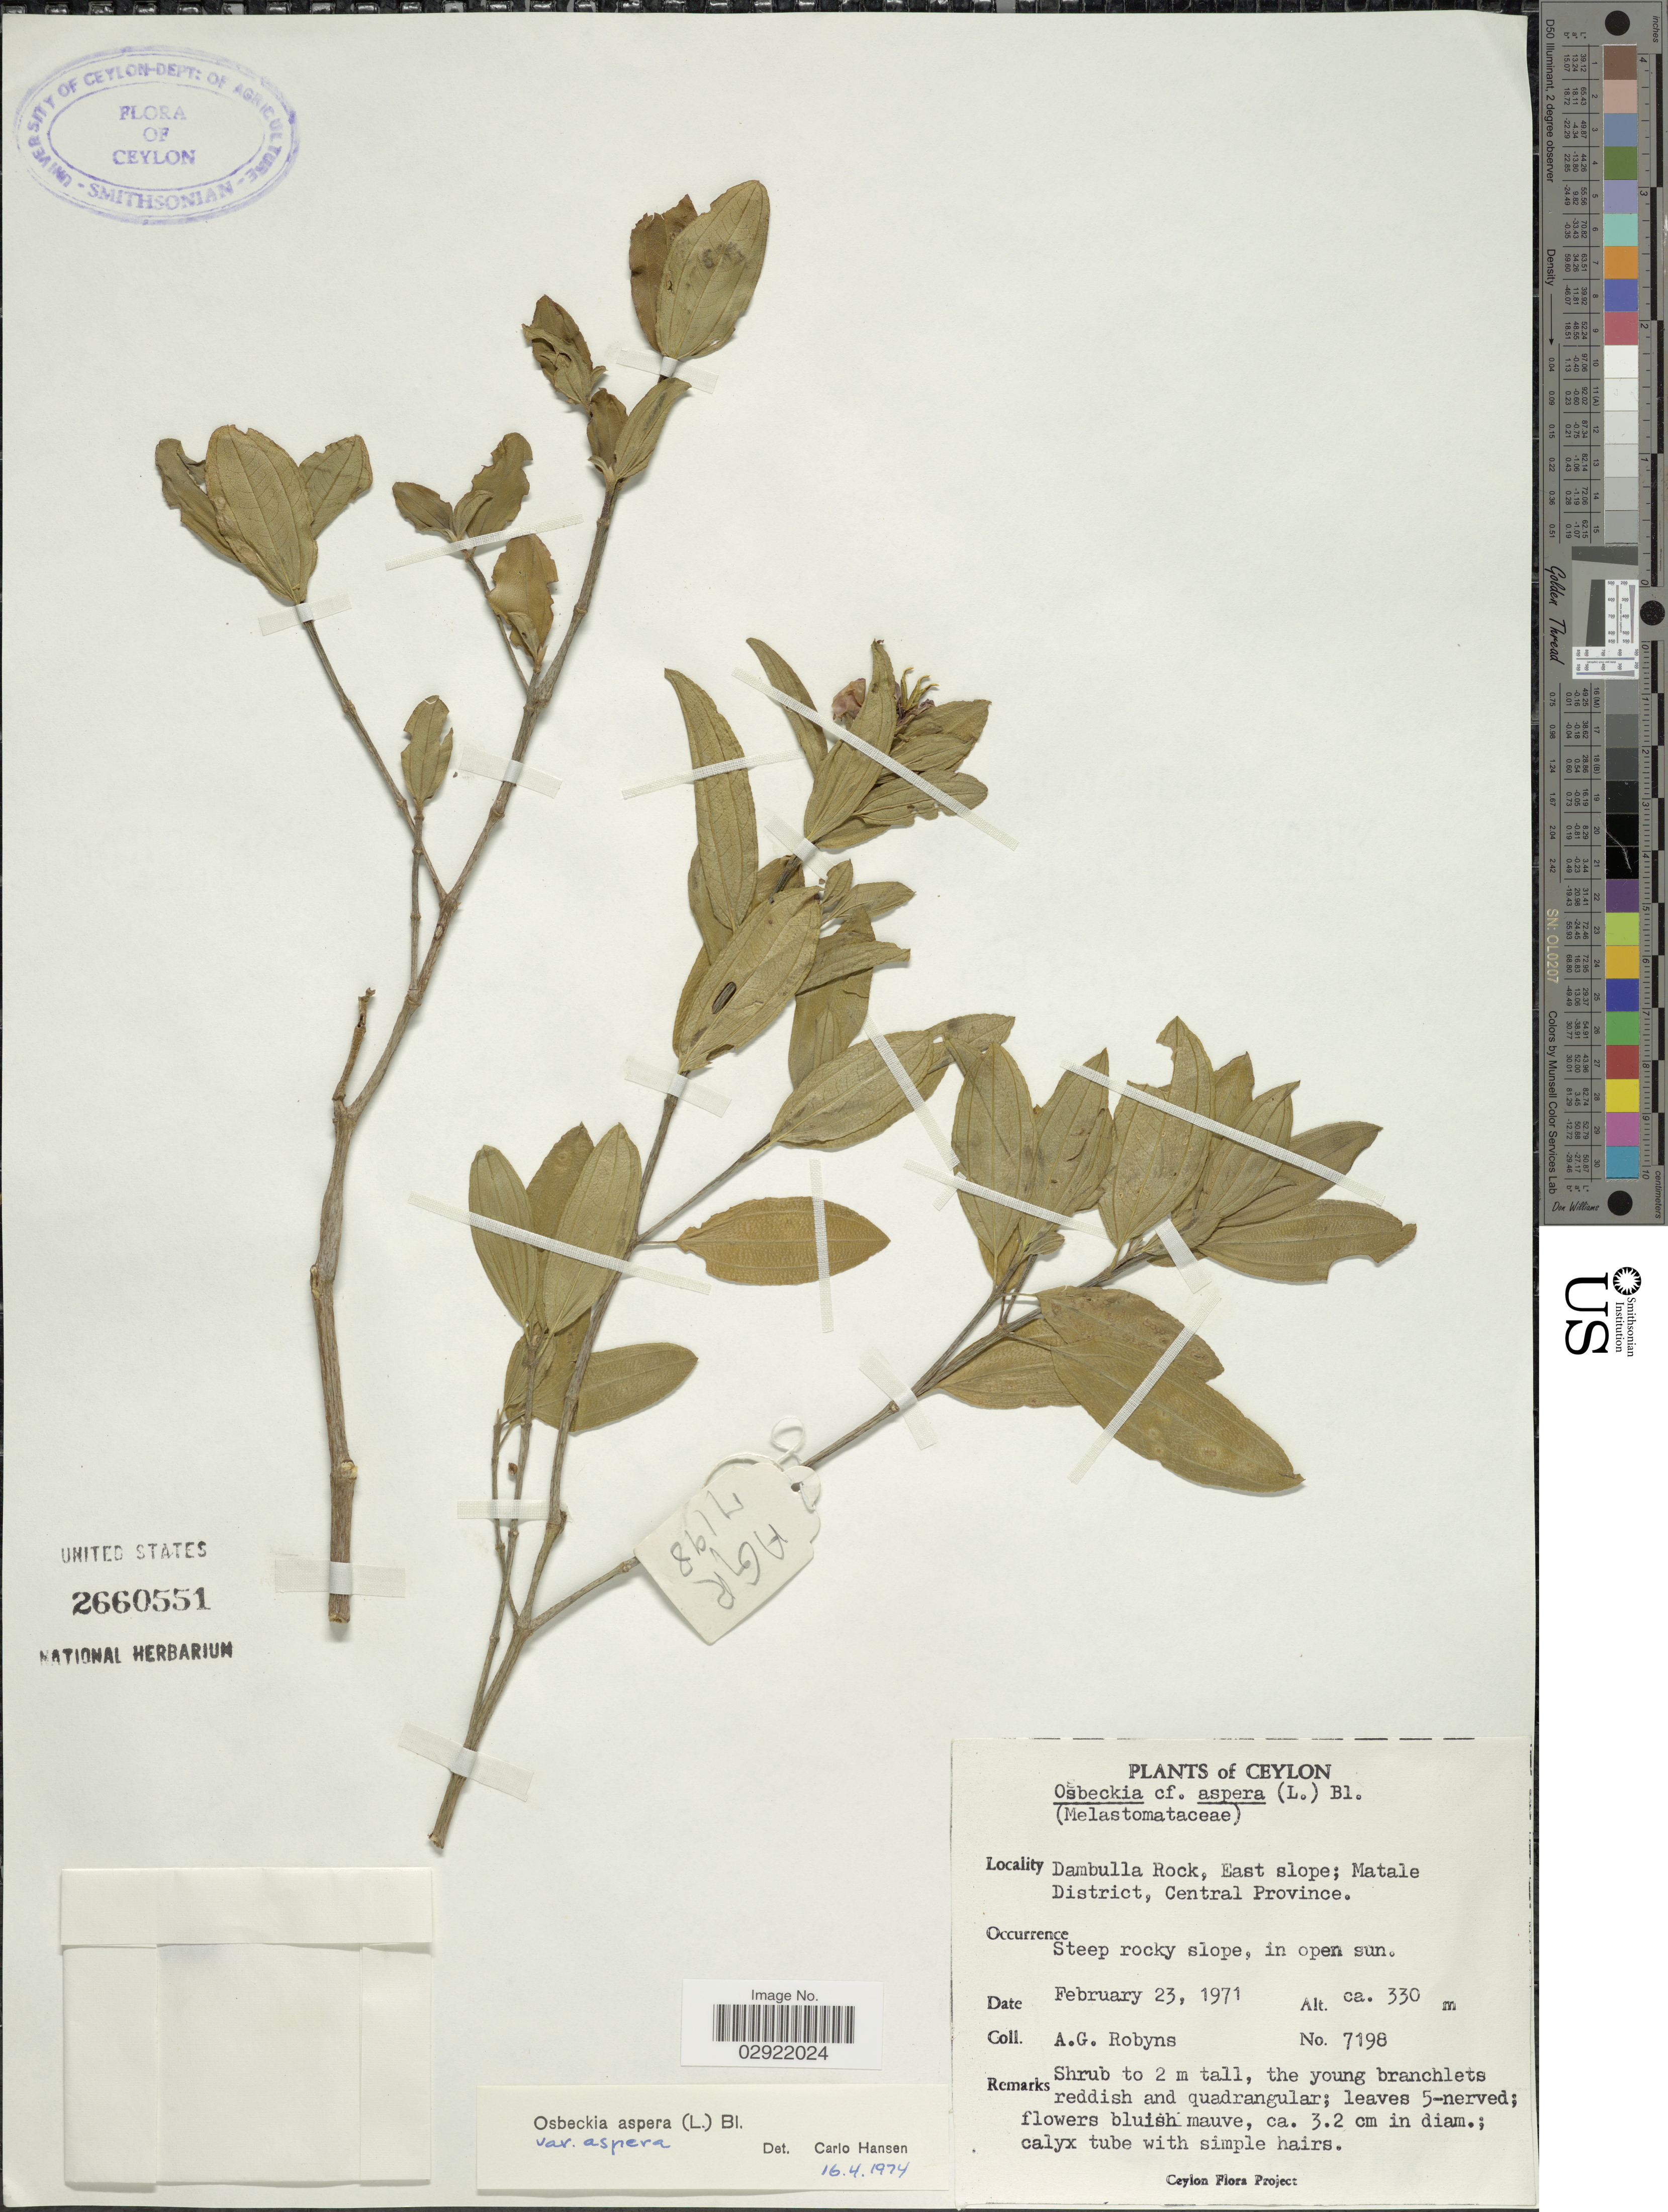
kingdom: Plantae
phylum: Tracheophyta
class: Magnoliopsida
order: Myrtales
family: Melastomataceae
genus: Osbeckia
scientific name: Osbeckia aspera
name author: Blume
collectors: A. Robyns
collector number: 7198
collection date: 1971-02-23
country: Sri Lanka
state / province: Central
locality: Ceylon. Dambulla Rock, East slope; Matale District.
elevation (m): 330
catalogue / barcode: US 2660551